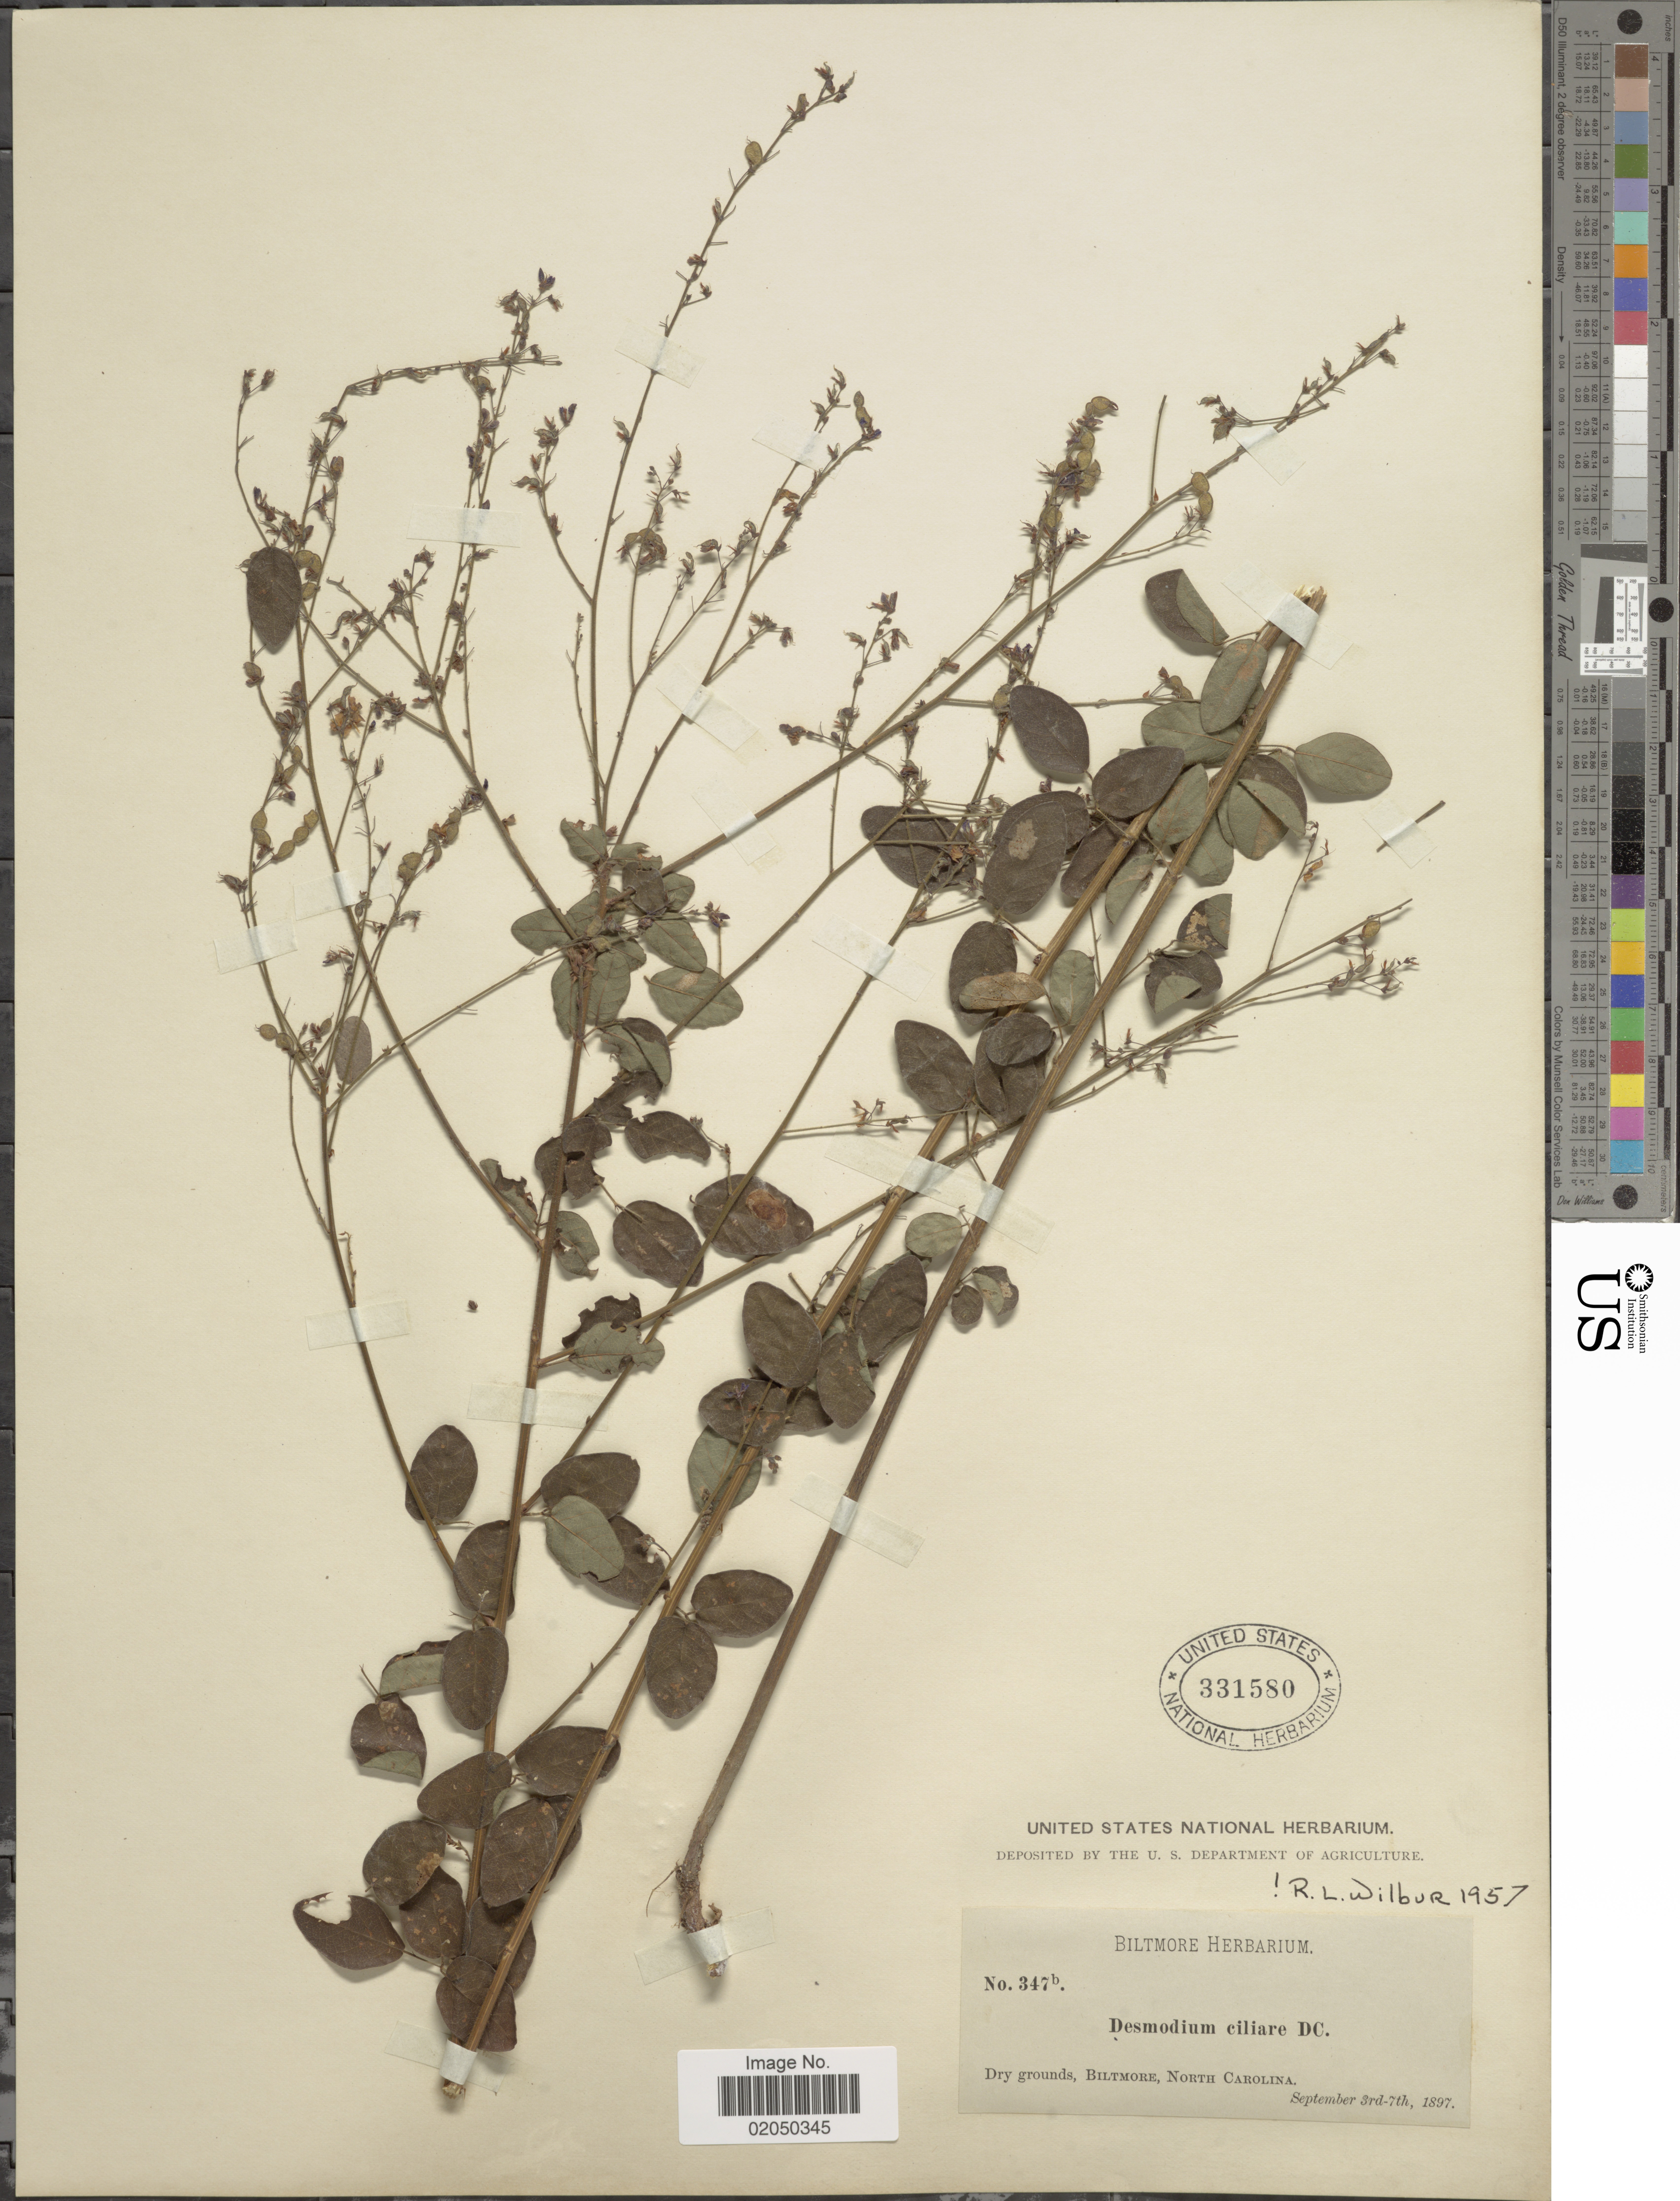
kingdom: Plantae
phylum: Tracheophyta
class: Magnoliopsida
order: Fabales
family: Fabaceae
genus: Desmodium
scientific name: Desmodium ciliare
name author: (Muhl. ex Willd.) DC.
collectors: ex herb. Biltmore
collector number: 347b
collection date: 1897-09-03/1897-09-07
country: United States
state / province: North Carolina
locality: Biltmore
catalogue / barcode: US 331580